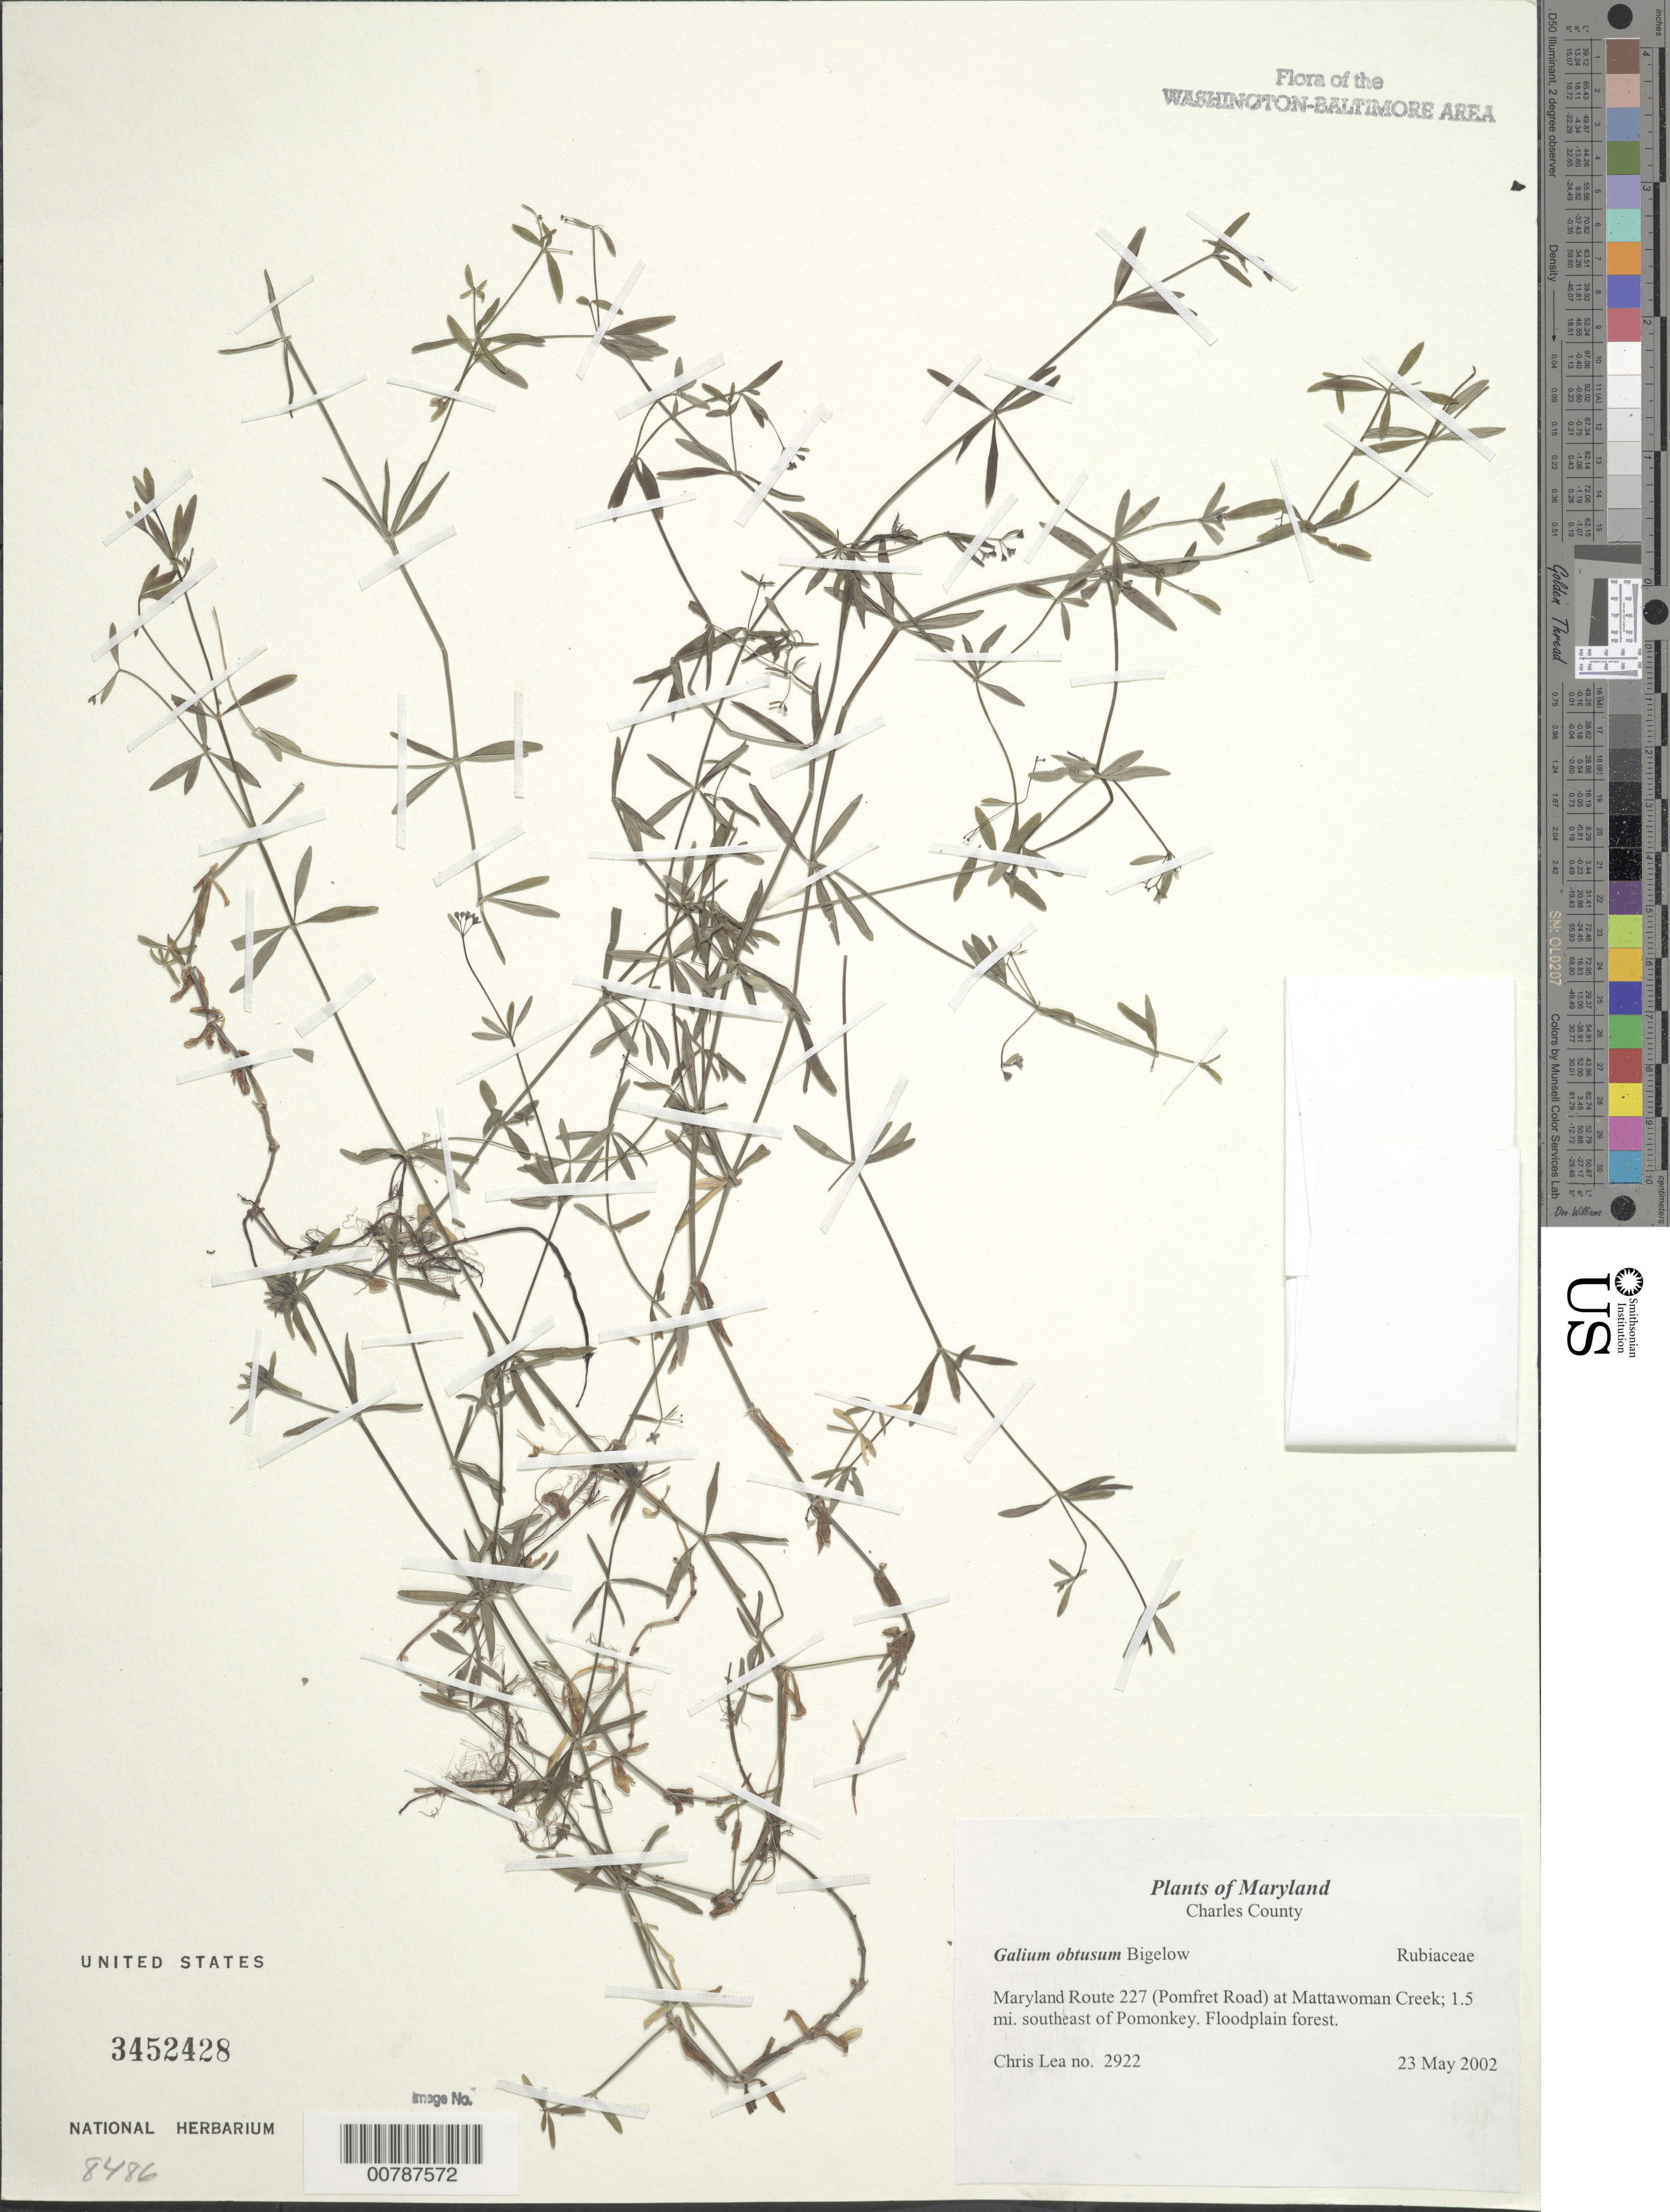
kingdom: Plantae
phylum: Tracheophyta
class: Magnoliopsida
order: Gentianales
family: Rubiaceae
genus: Galium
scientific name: Galium obtusum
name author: Bigelow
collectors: C. Lea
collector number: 2922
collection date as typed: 23 May 2002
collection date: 2002-05-23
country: United States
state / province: Maryland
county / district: Charles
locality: Maryland Route 227 (Pomfret Road) at Mattawoman Creek; 1.5 mi. southeast of Pomonkey.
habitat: Floodplain forest.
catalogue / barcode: US 3452428